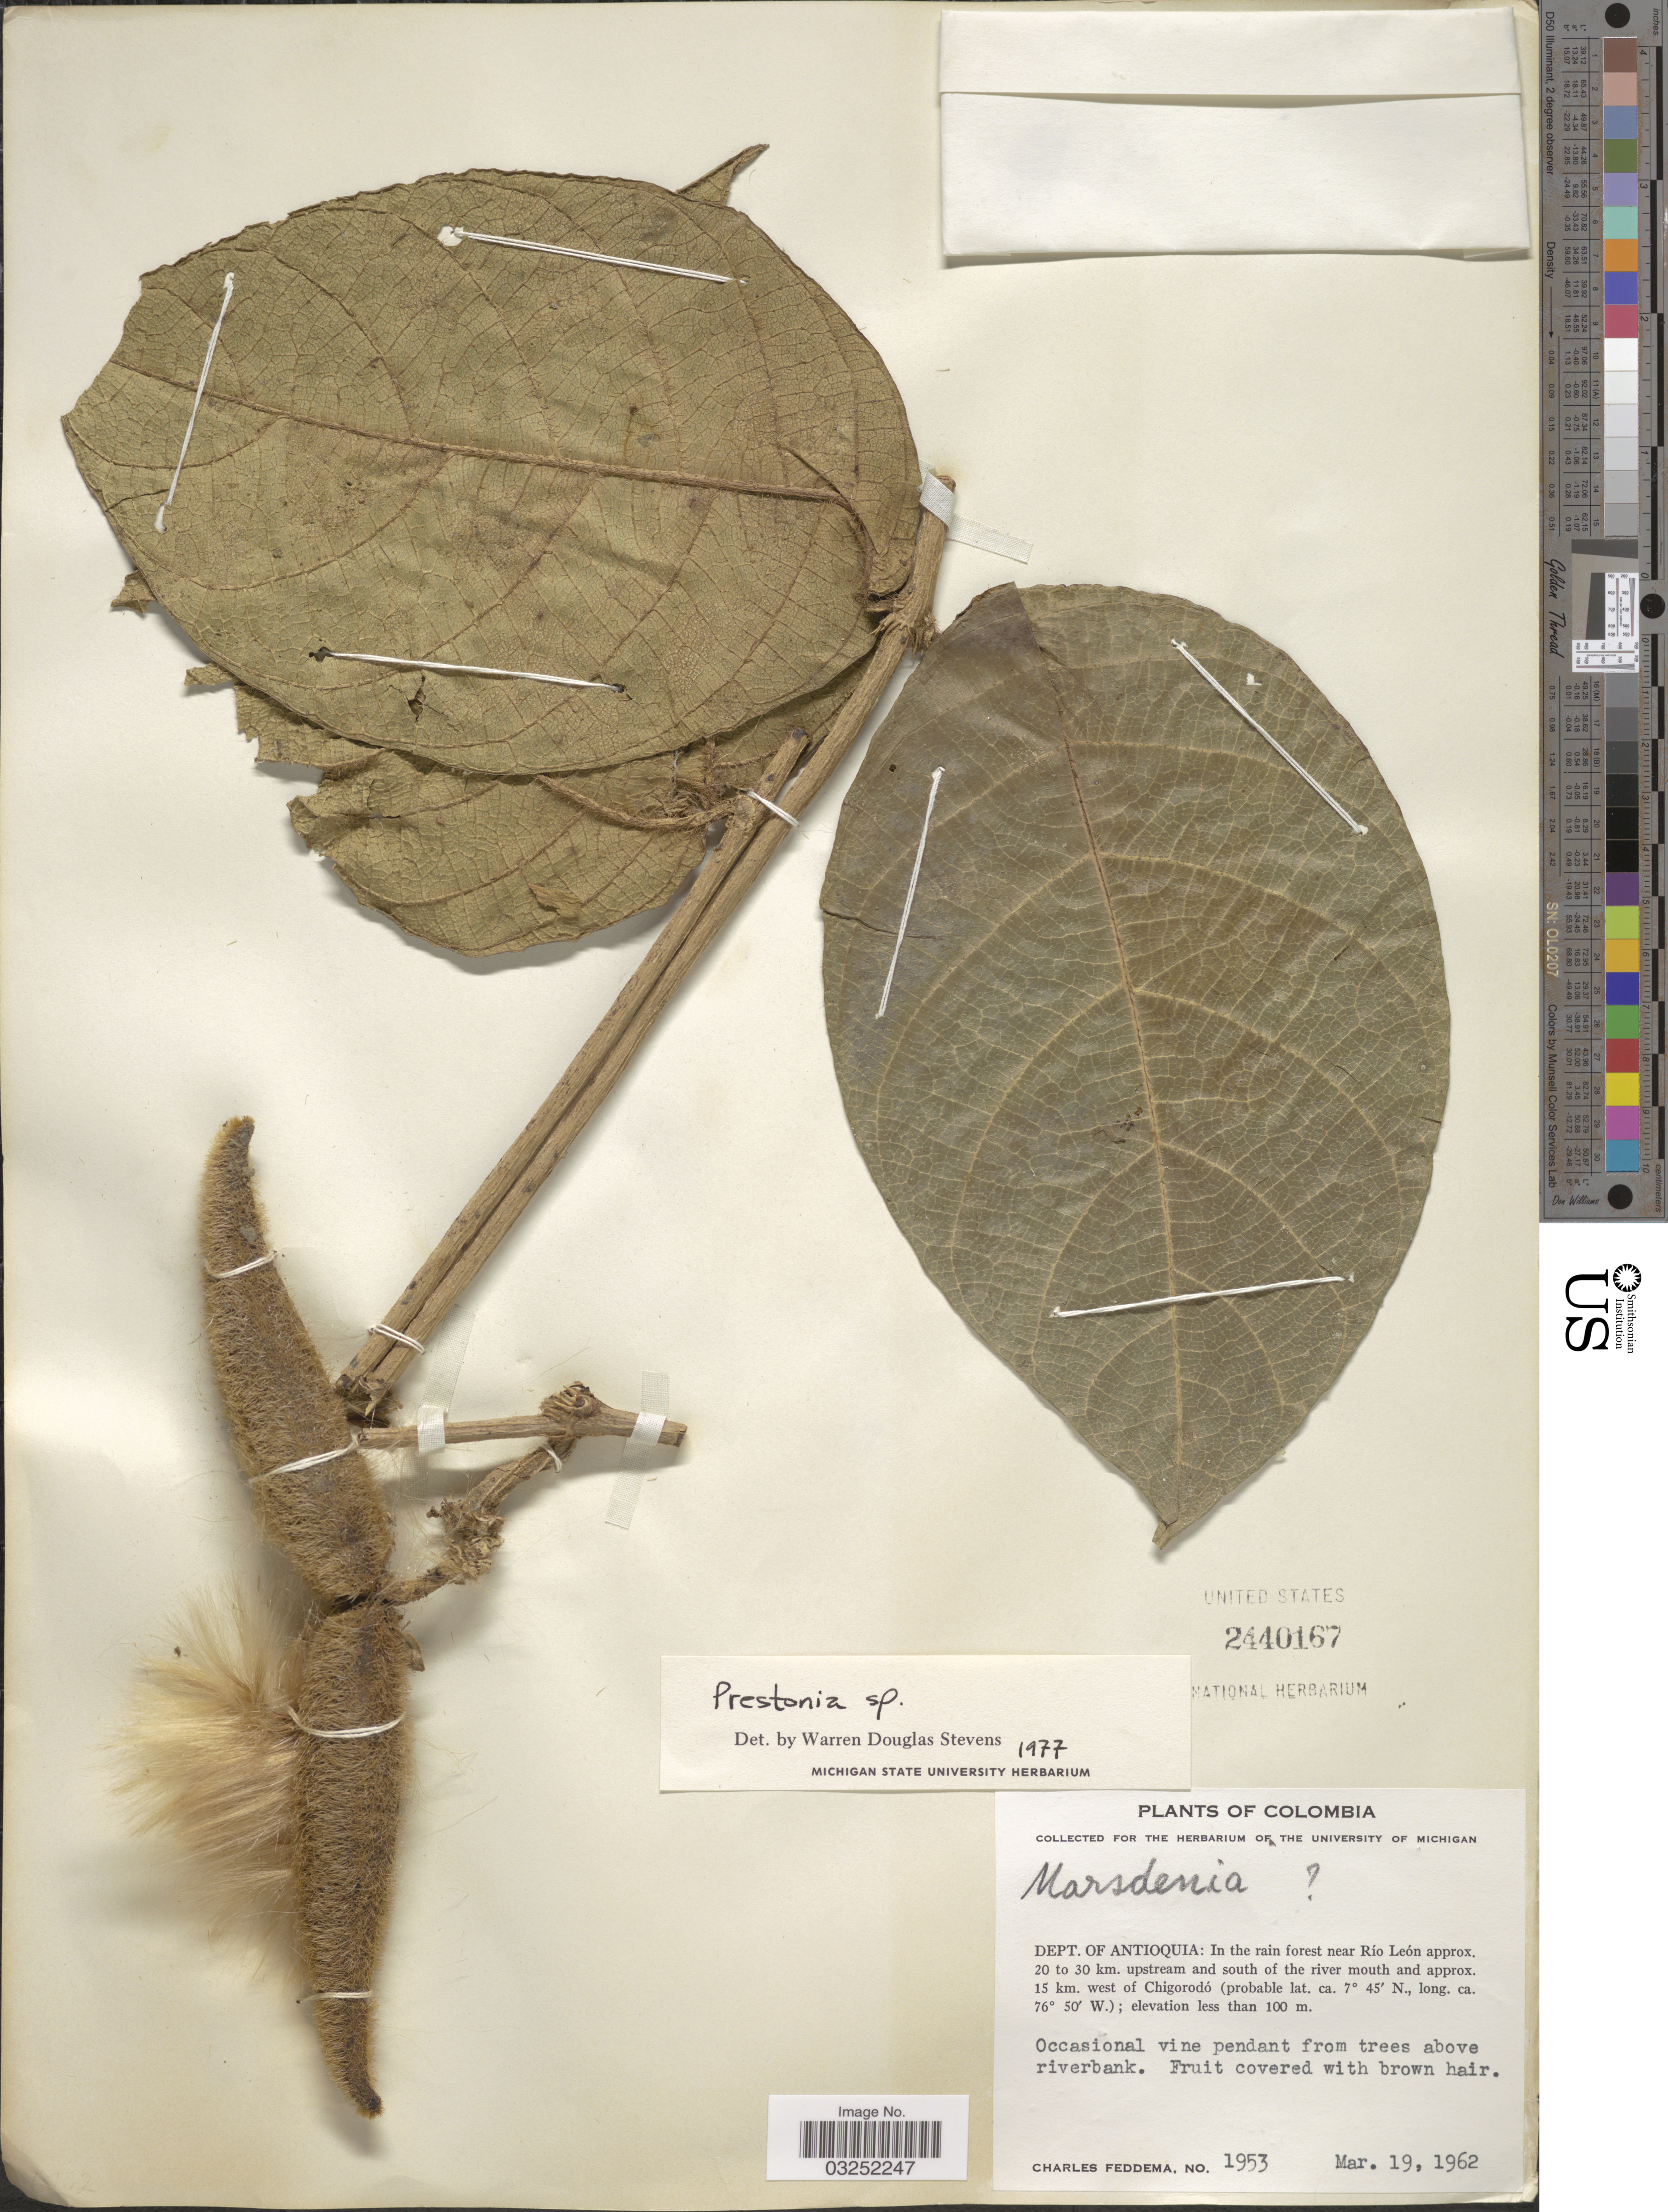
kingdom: Plantae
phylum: Tracheophyta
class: Magnoliopsida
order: Gentianales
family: Apocynaceae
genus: Prestonia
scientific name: Prestonia sp.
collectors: C. Feddema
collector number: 1953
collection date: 1962-03-19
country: Colombia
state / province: Antioquia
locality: Dept. of Antioquia: In the rain forest near Río León approx. 20 to 30 km. upstream and south of the river mouth and approx. 15 km. west of Chigorodó.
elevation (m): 100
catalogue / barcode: US 2440167